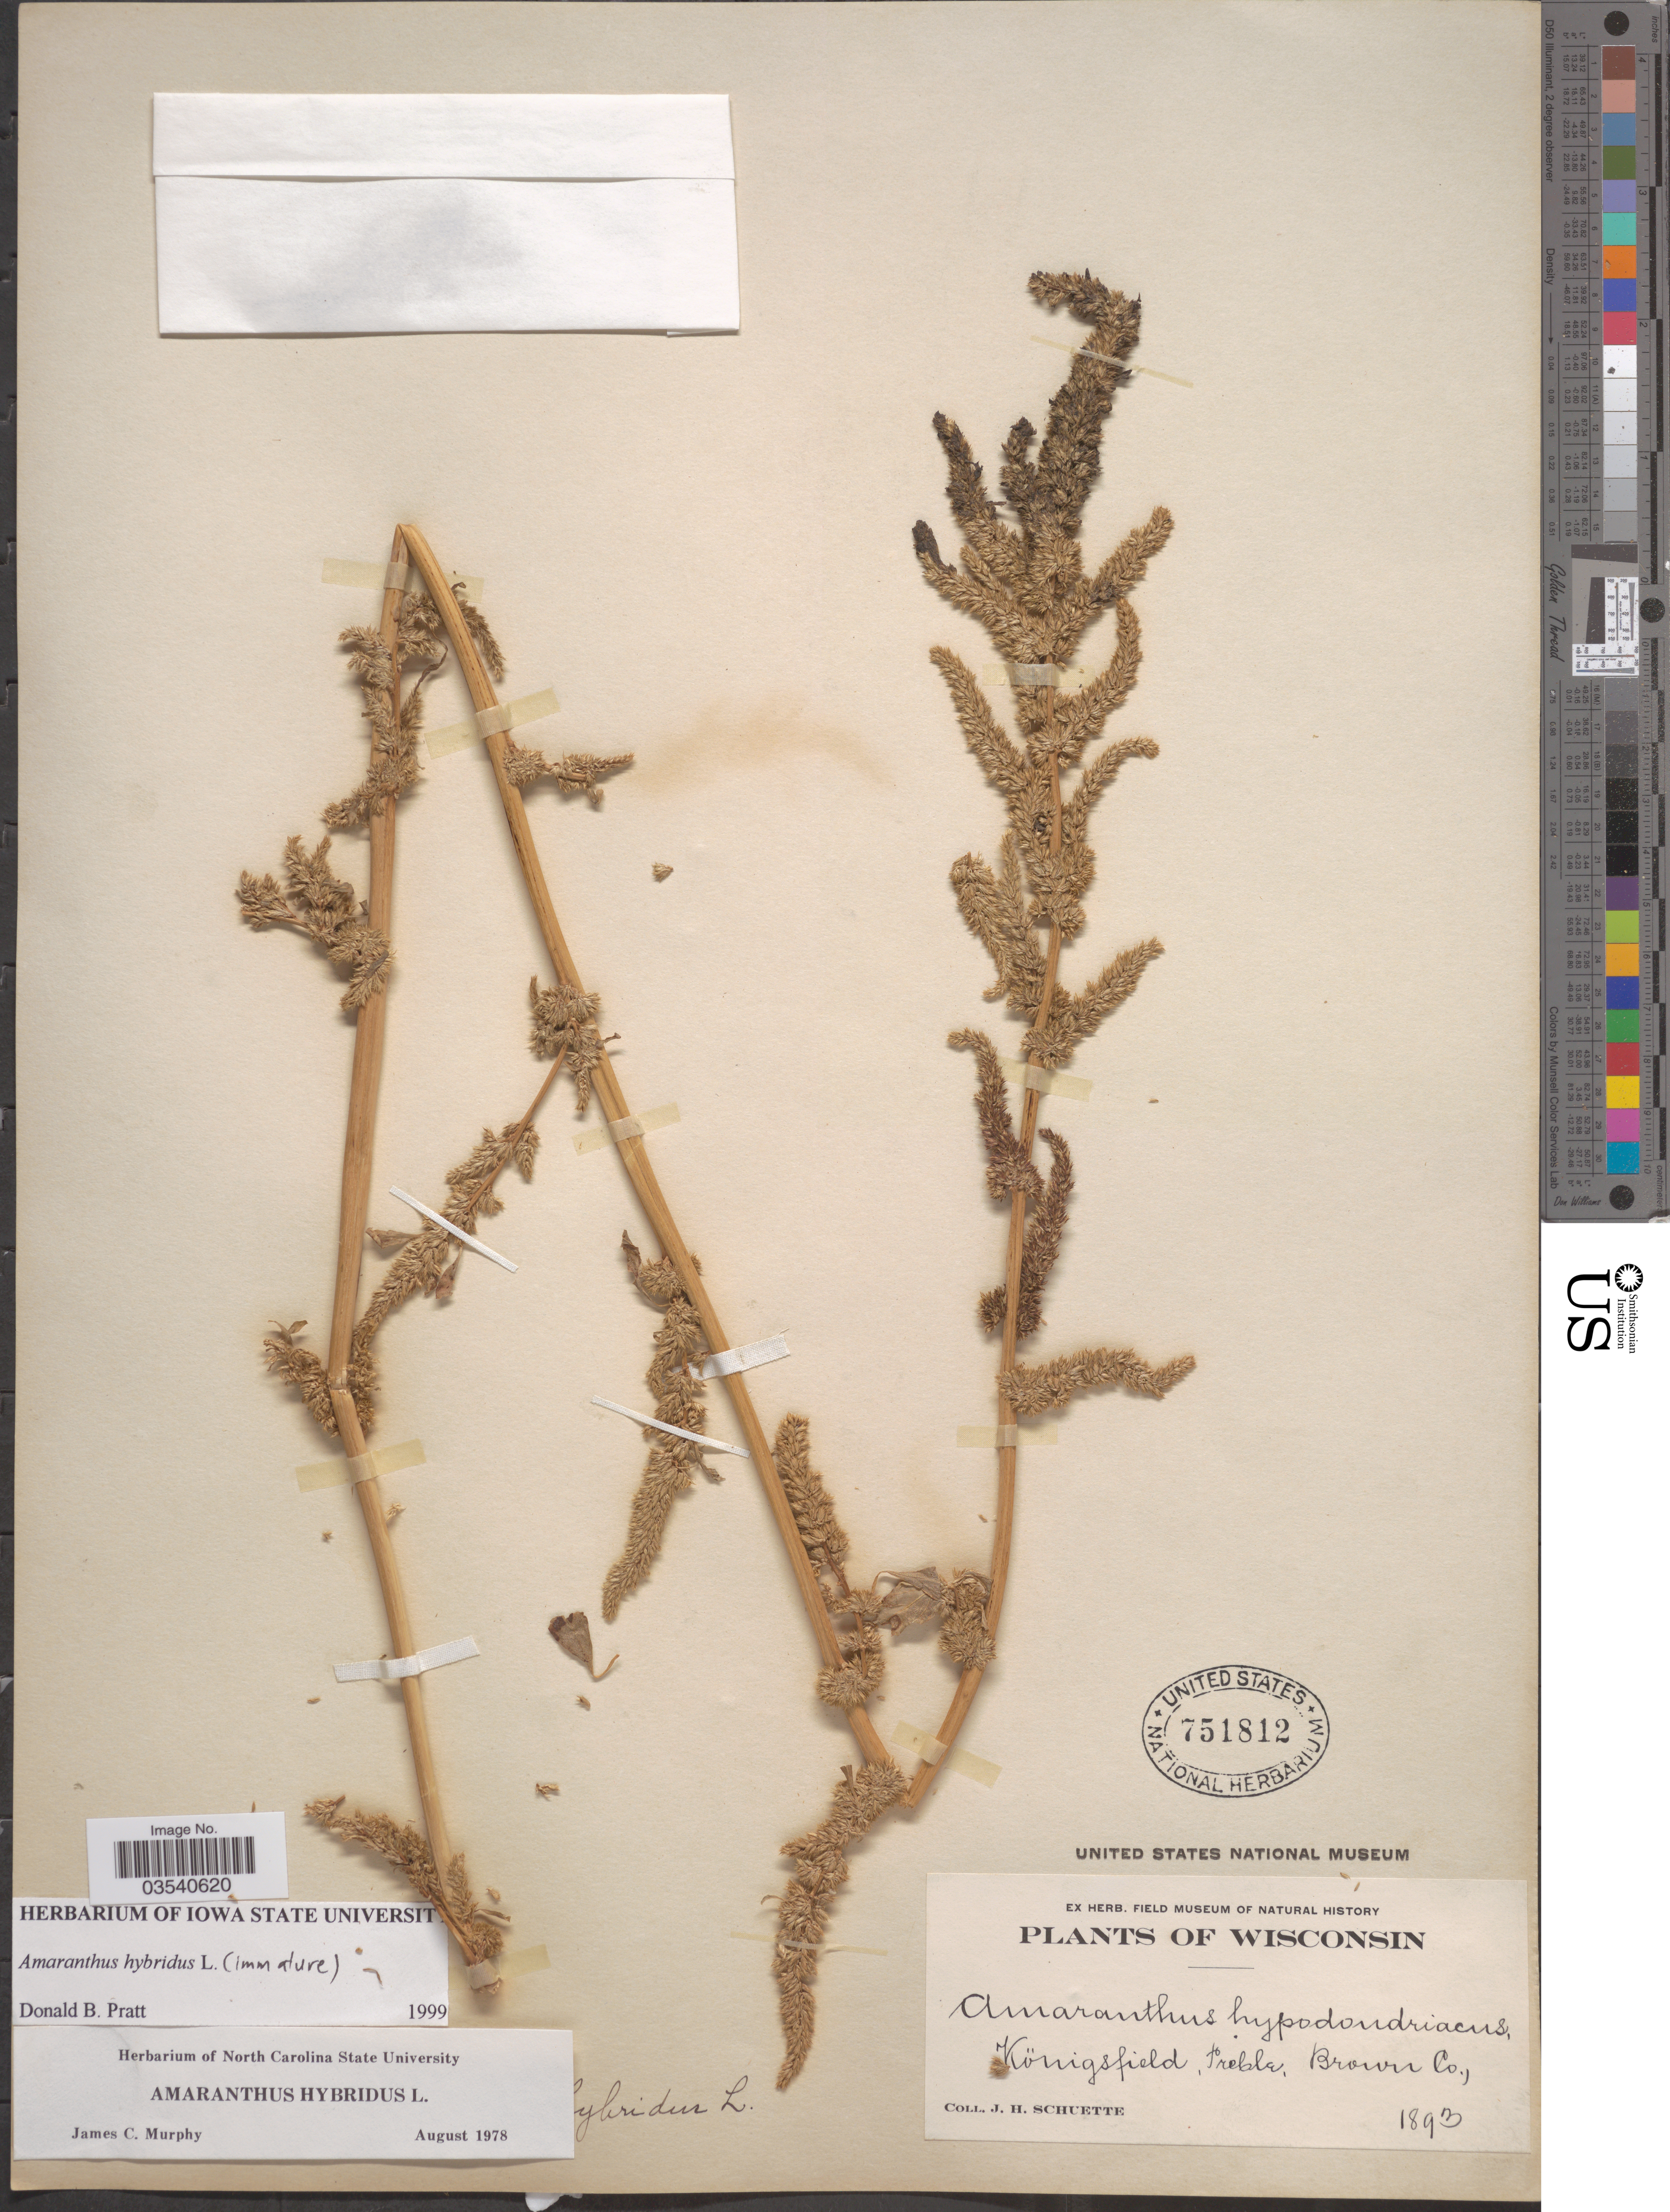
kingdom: Plantae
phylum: Tracheophyta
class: Magnoliopsida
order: Caryophyllales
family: Amaranthaceae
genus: Amaranthus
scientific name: Amaranthus hybridus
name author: L.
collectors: J. H. Schuette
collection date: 1893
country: United States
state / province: Wisconsin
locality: Königsfield, Preble, Brown Co.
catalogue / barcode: US 751812